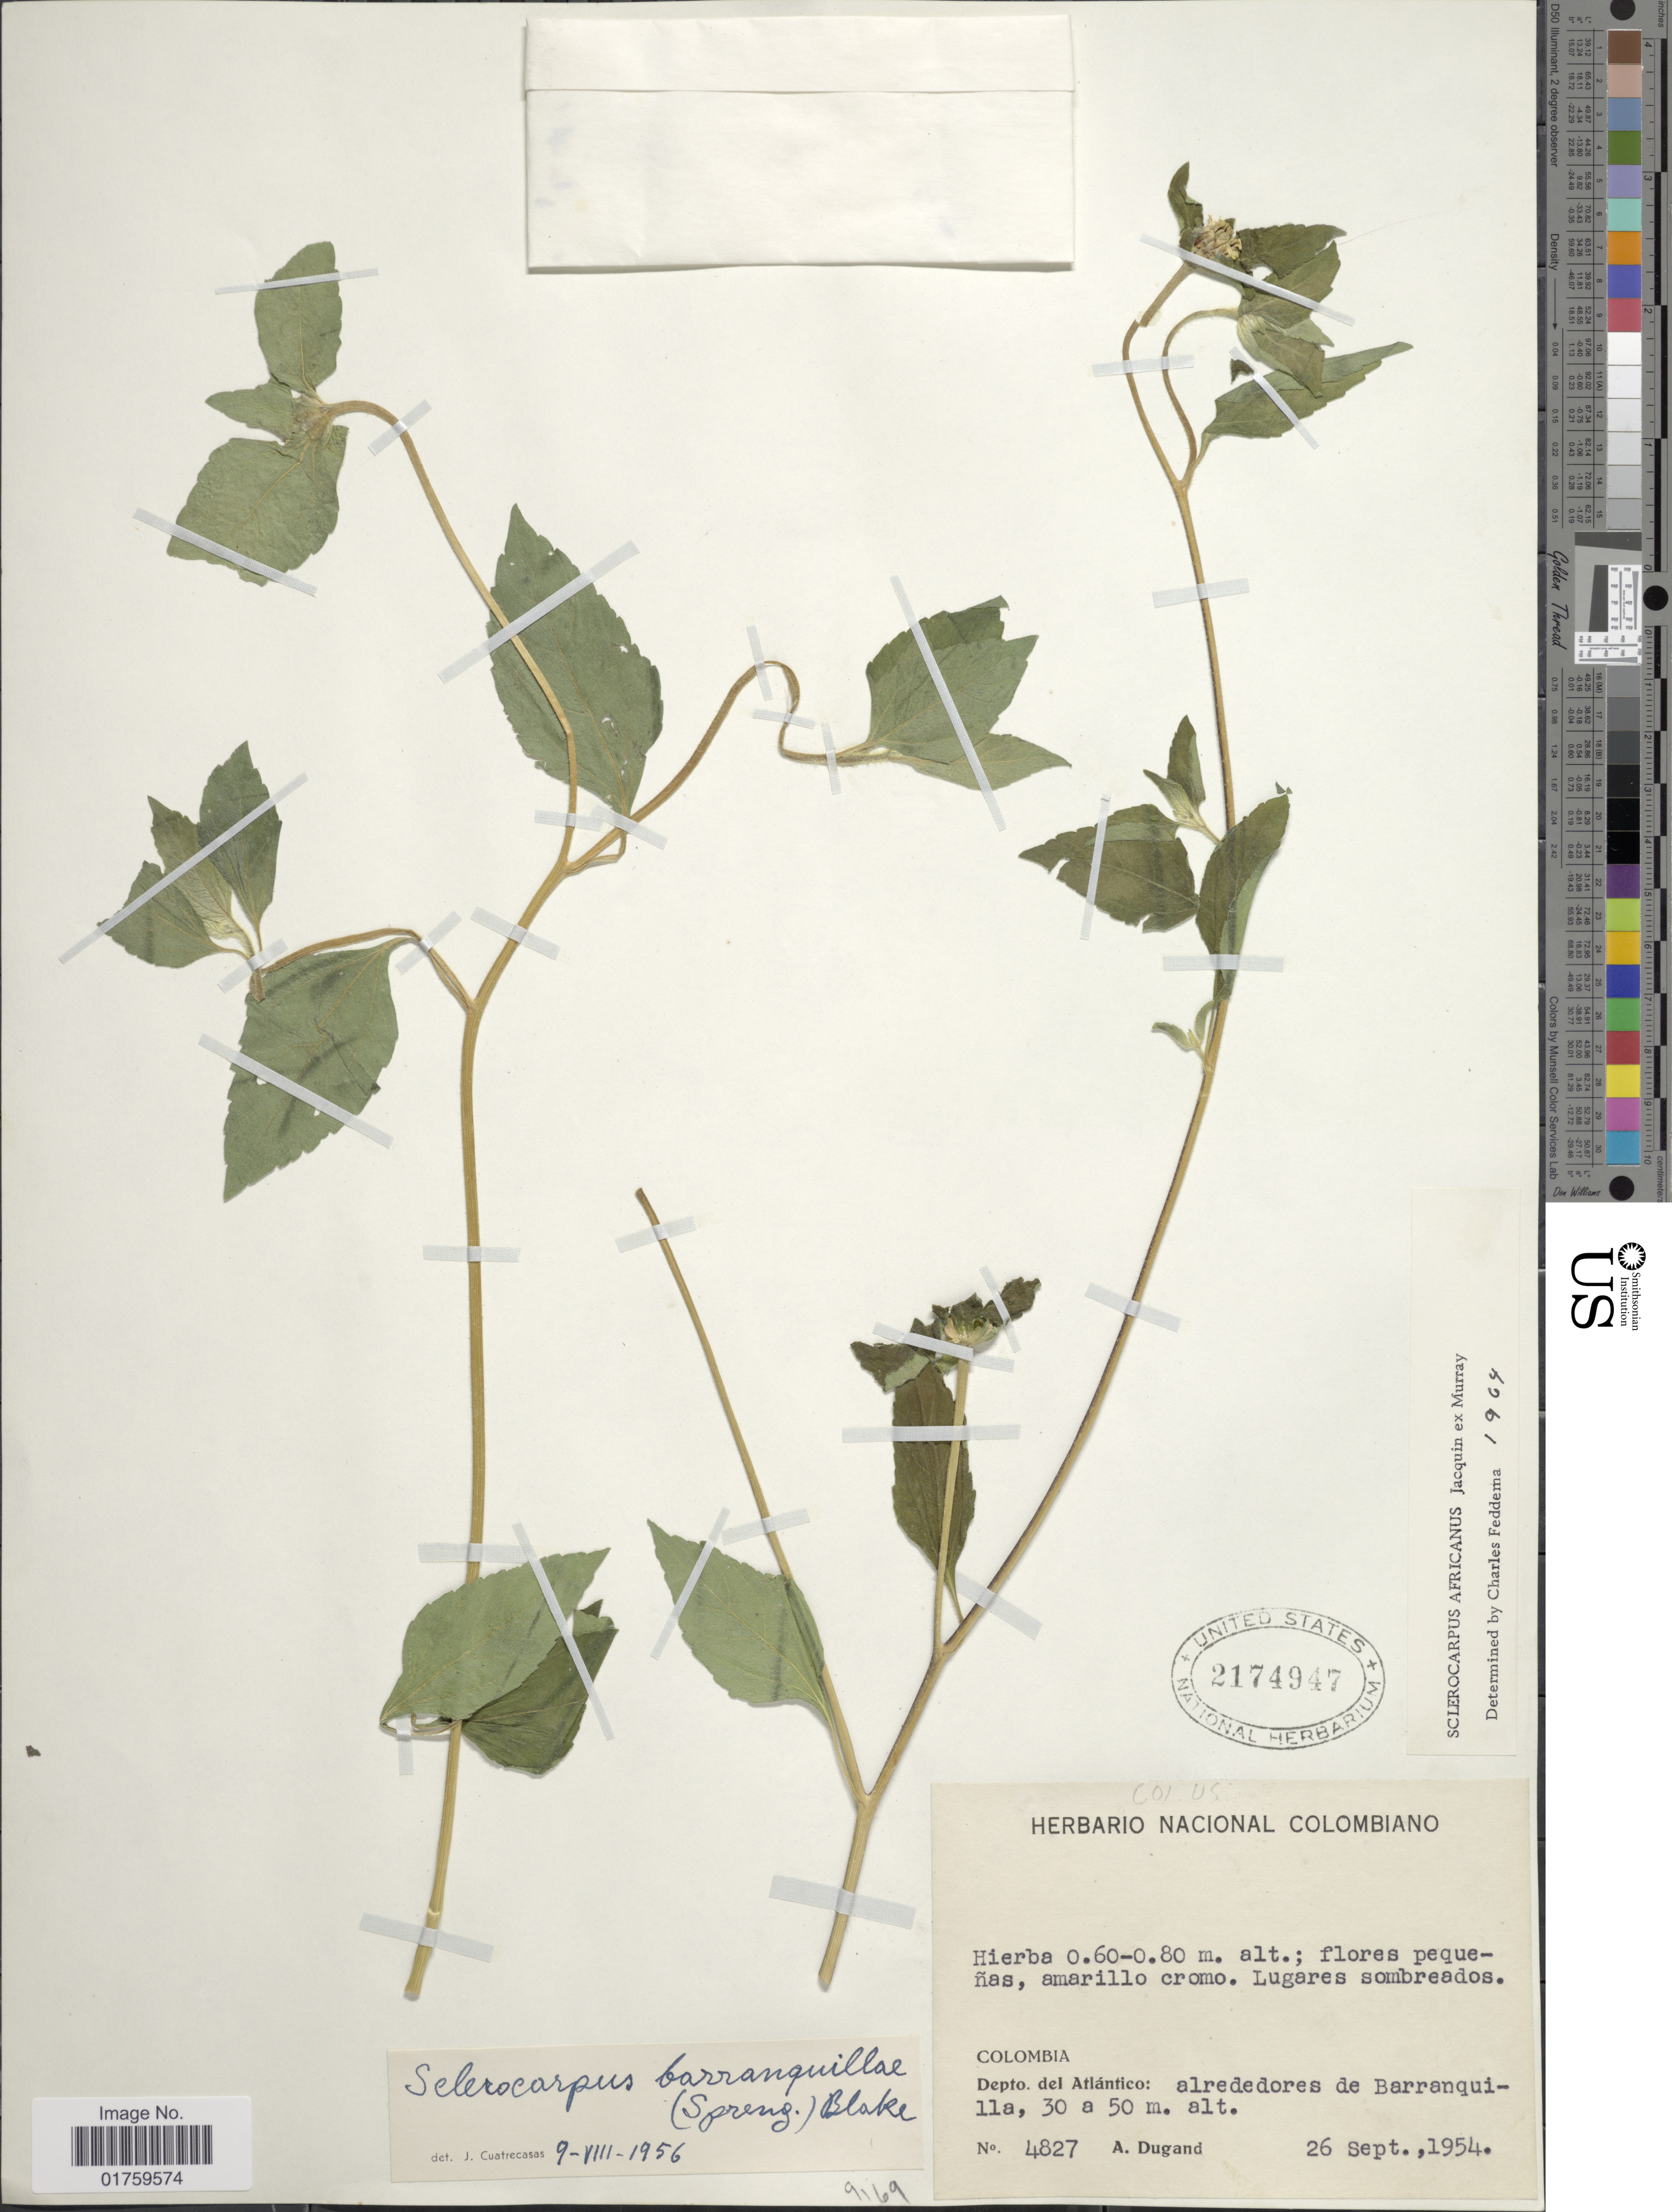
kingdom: Plantae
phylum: Tracheophyta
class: Magnoliopsida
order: Asterales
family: Asteraceae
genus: Sclerocarpus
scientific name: Sclerocarpus africanus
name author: Jacq.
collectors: A. Dugand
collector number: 4827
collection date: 1954-09-26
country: Colombia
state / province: Atlántico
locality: Depto. del Atlantico: alrededores de Barranquilla.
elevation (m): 30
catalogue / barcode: US 2174947